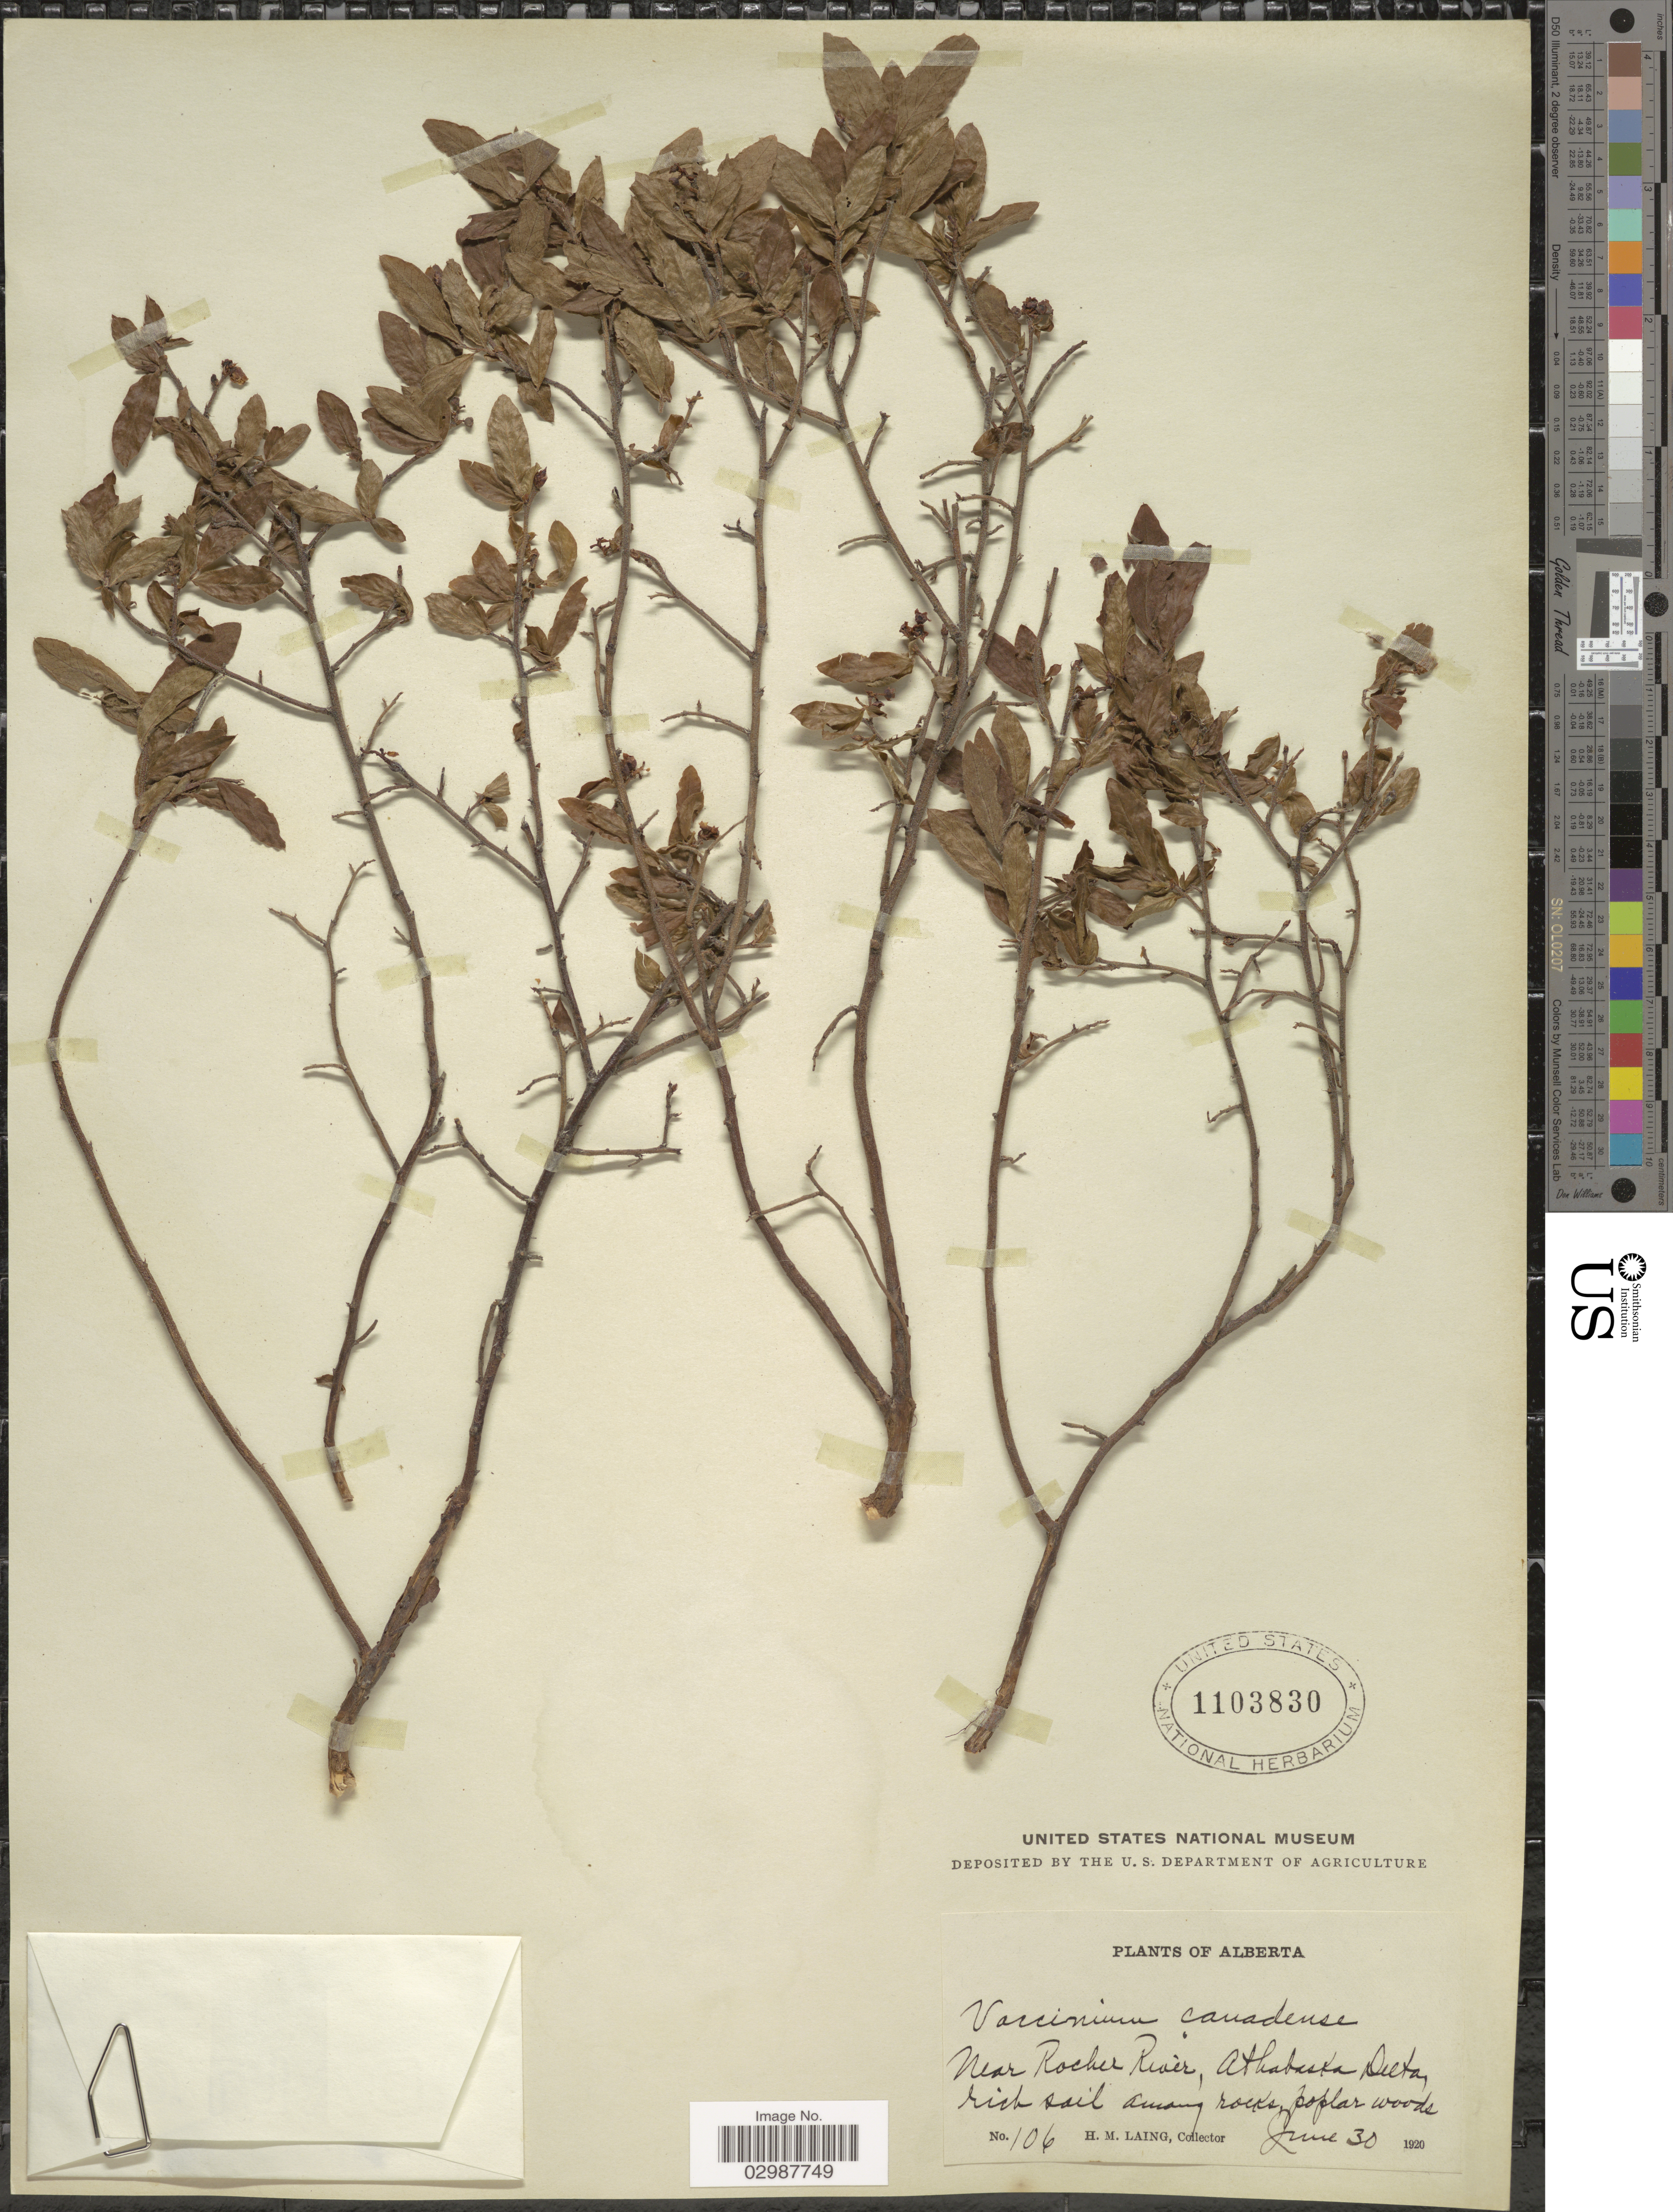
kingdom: Plantae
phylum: Tracheophyta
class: Magnoliopsida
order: Ericales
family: Ericaceae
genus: Vaccinium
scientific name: Vaccinium canadense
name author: Kalm ex Richardson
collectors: H. Laing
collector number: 106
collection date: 1920-06-30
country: Canada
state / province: Alberta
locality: Near Rocher River, Athabaska Delta.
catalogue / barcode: US 1103830